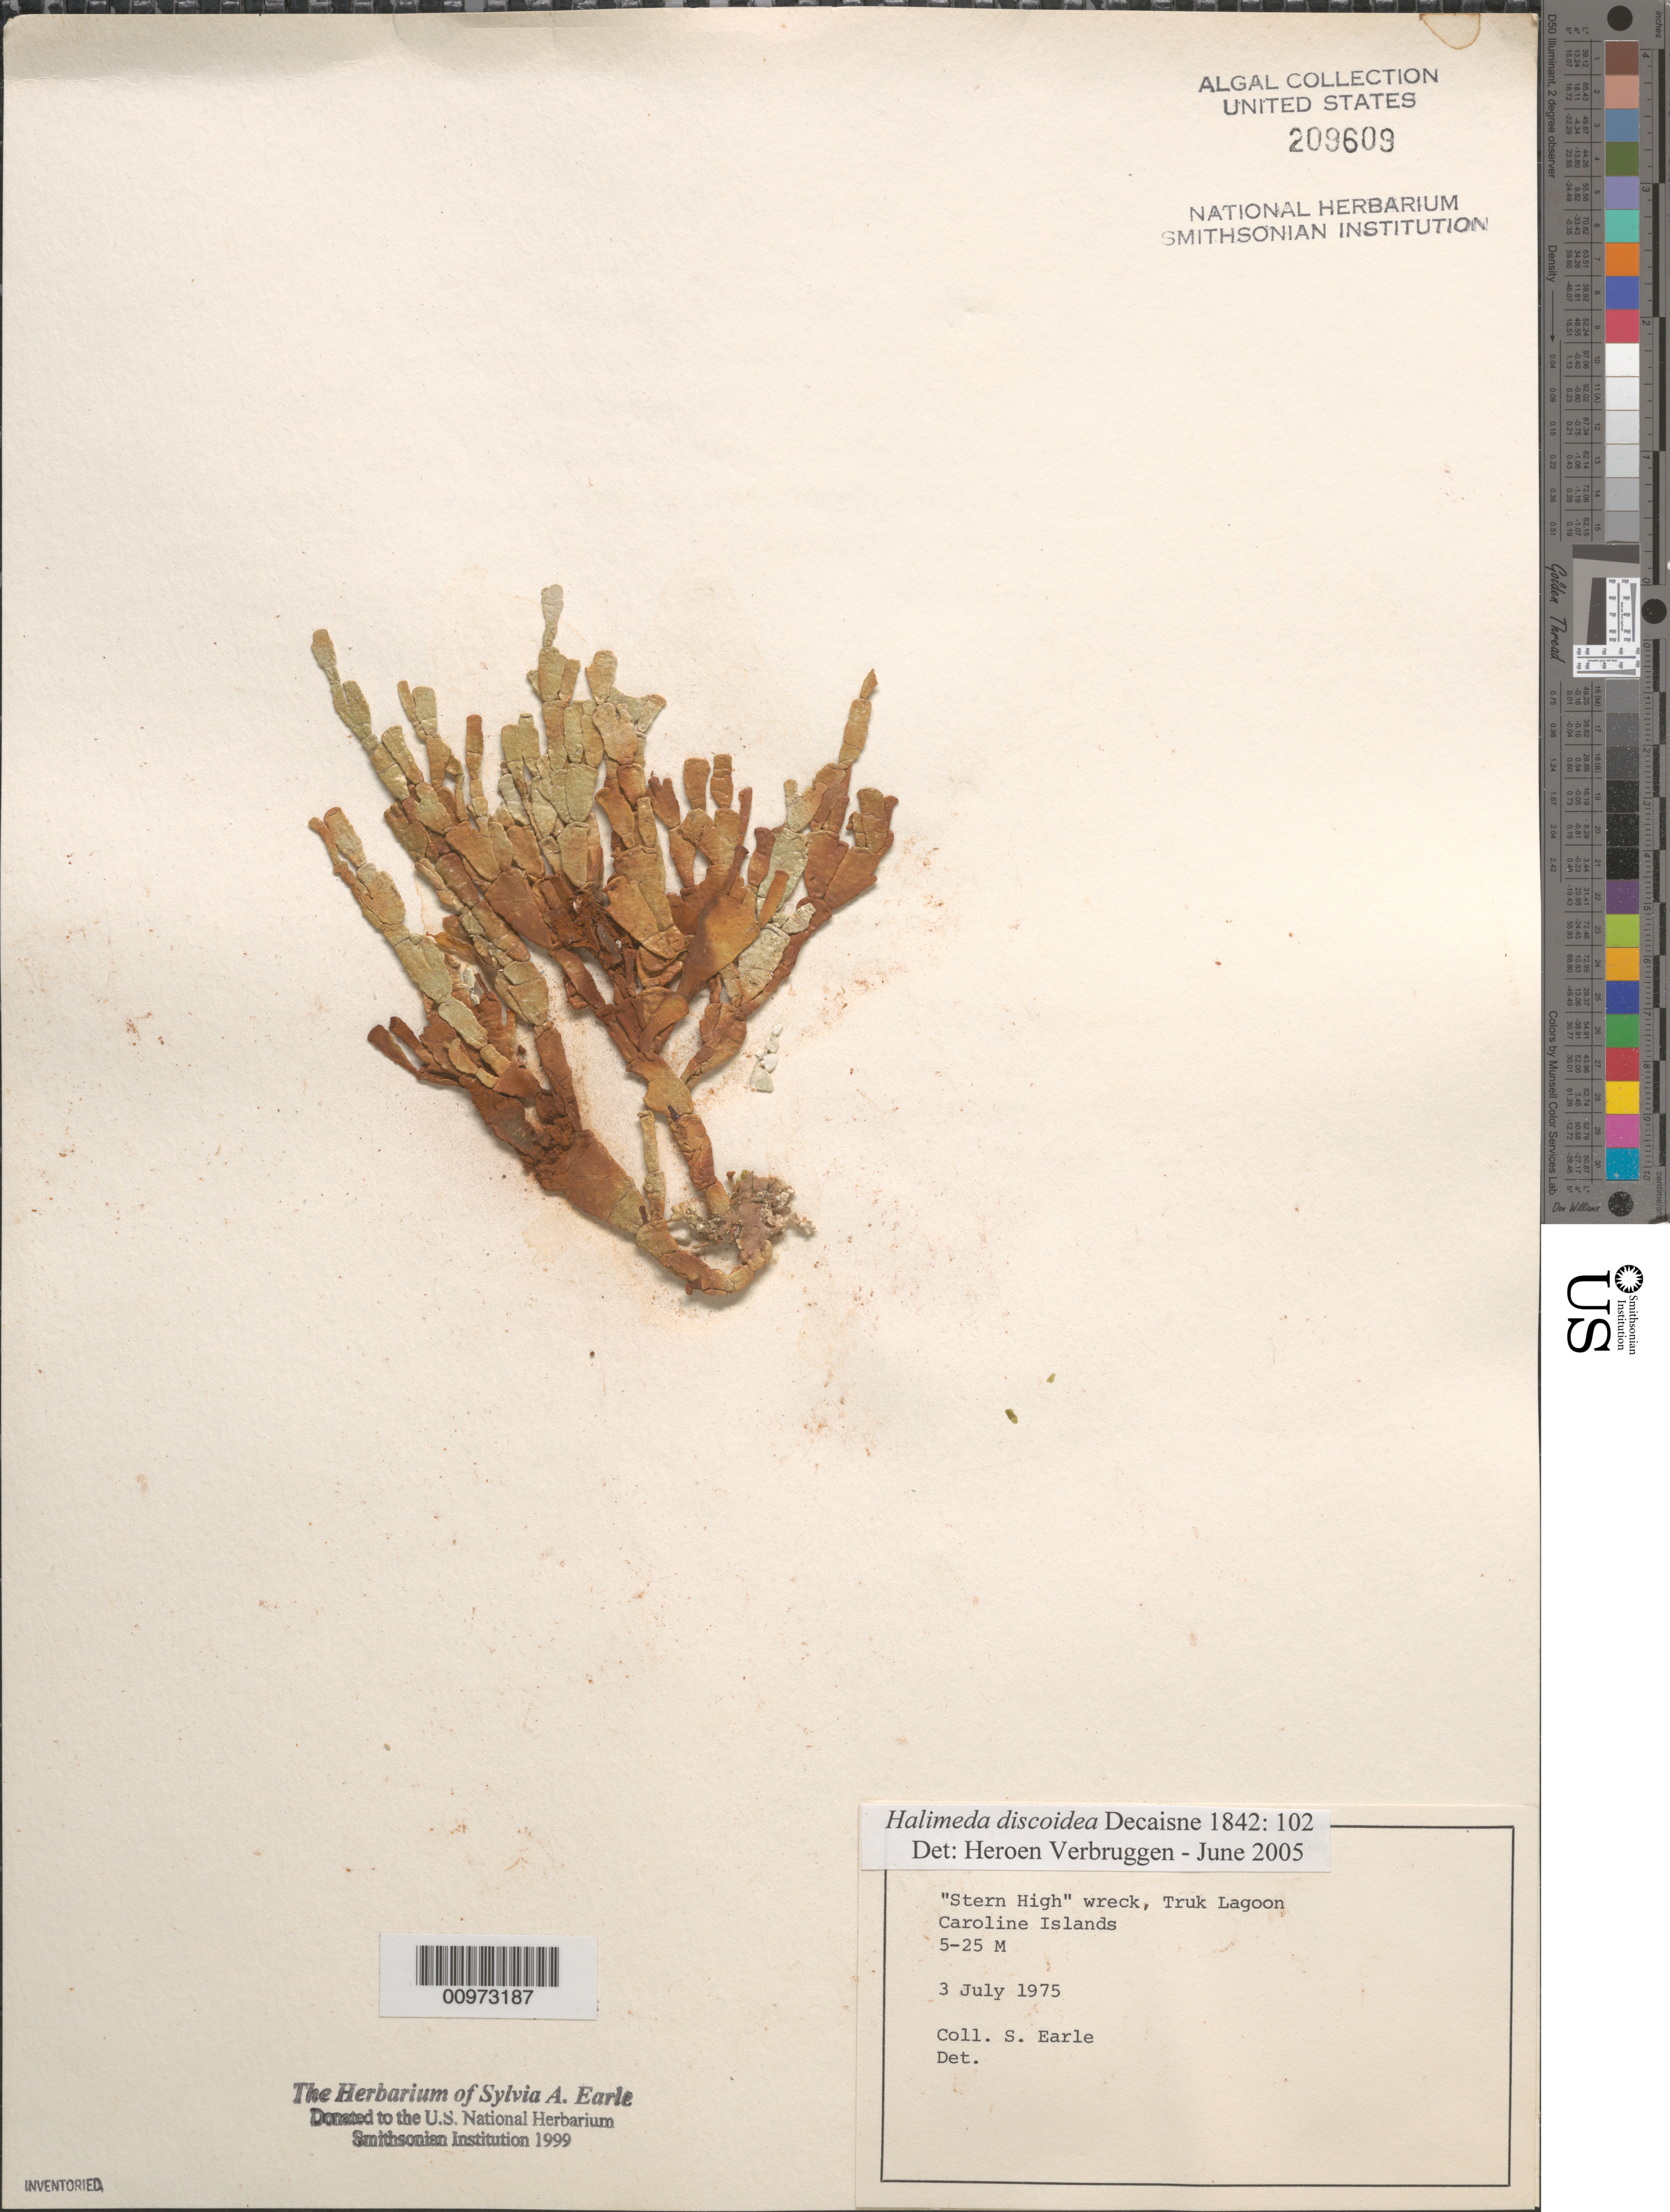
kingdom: Plantae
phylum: Chlorophyta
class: Ulvophyceae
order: Bryopsidales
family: Halimedaceae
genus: Halimeda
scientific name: Halimeda discoidea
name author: Decne.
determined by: Verbruggen, H.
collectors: S. A. Earle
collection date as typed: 03 Jul 1975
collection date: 1975-07-03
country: Micronesia, Federated States of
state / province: Truk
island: Truk (Chuuk) Is.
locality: Chuuk Lagoon (Truk Lagoon), "stern high" shipwreck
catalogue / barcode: US 209609